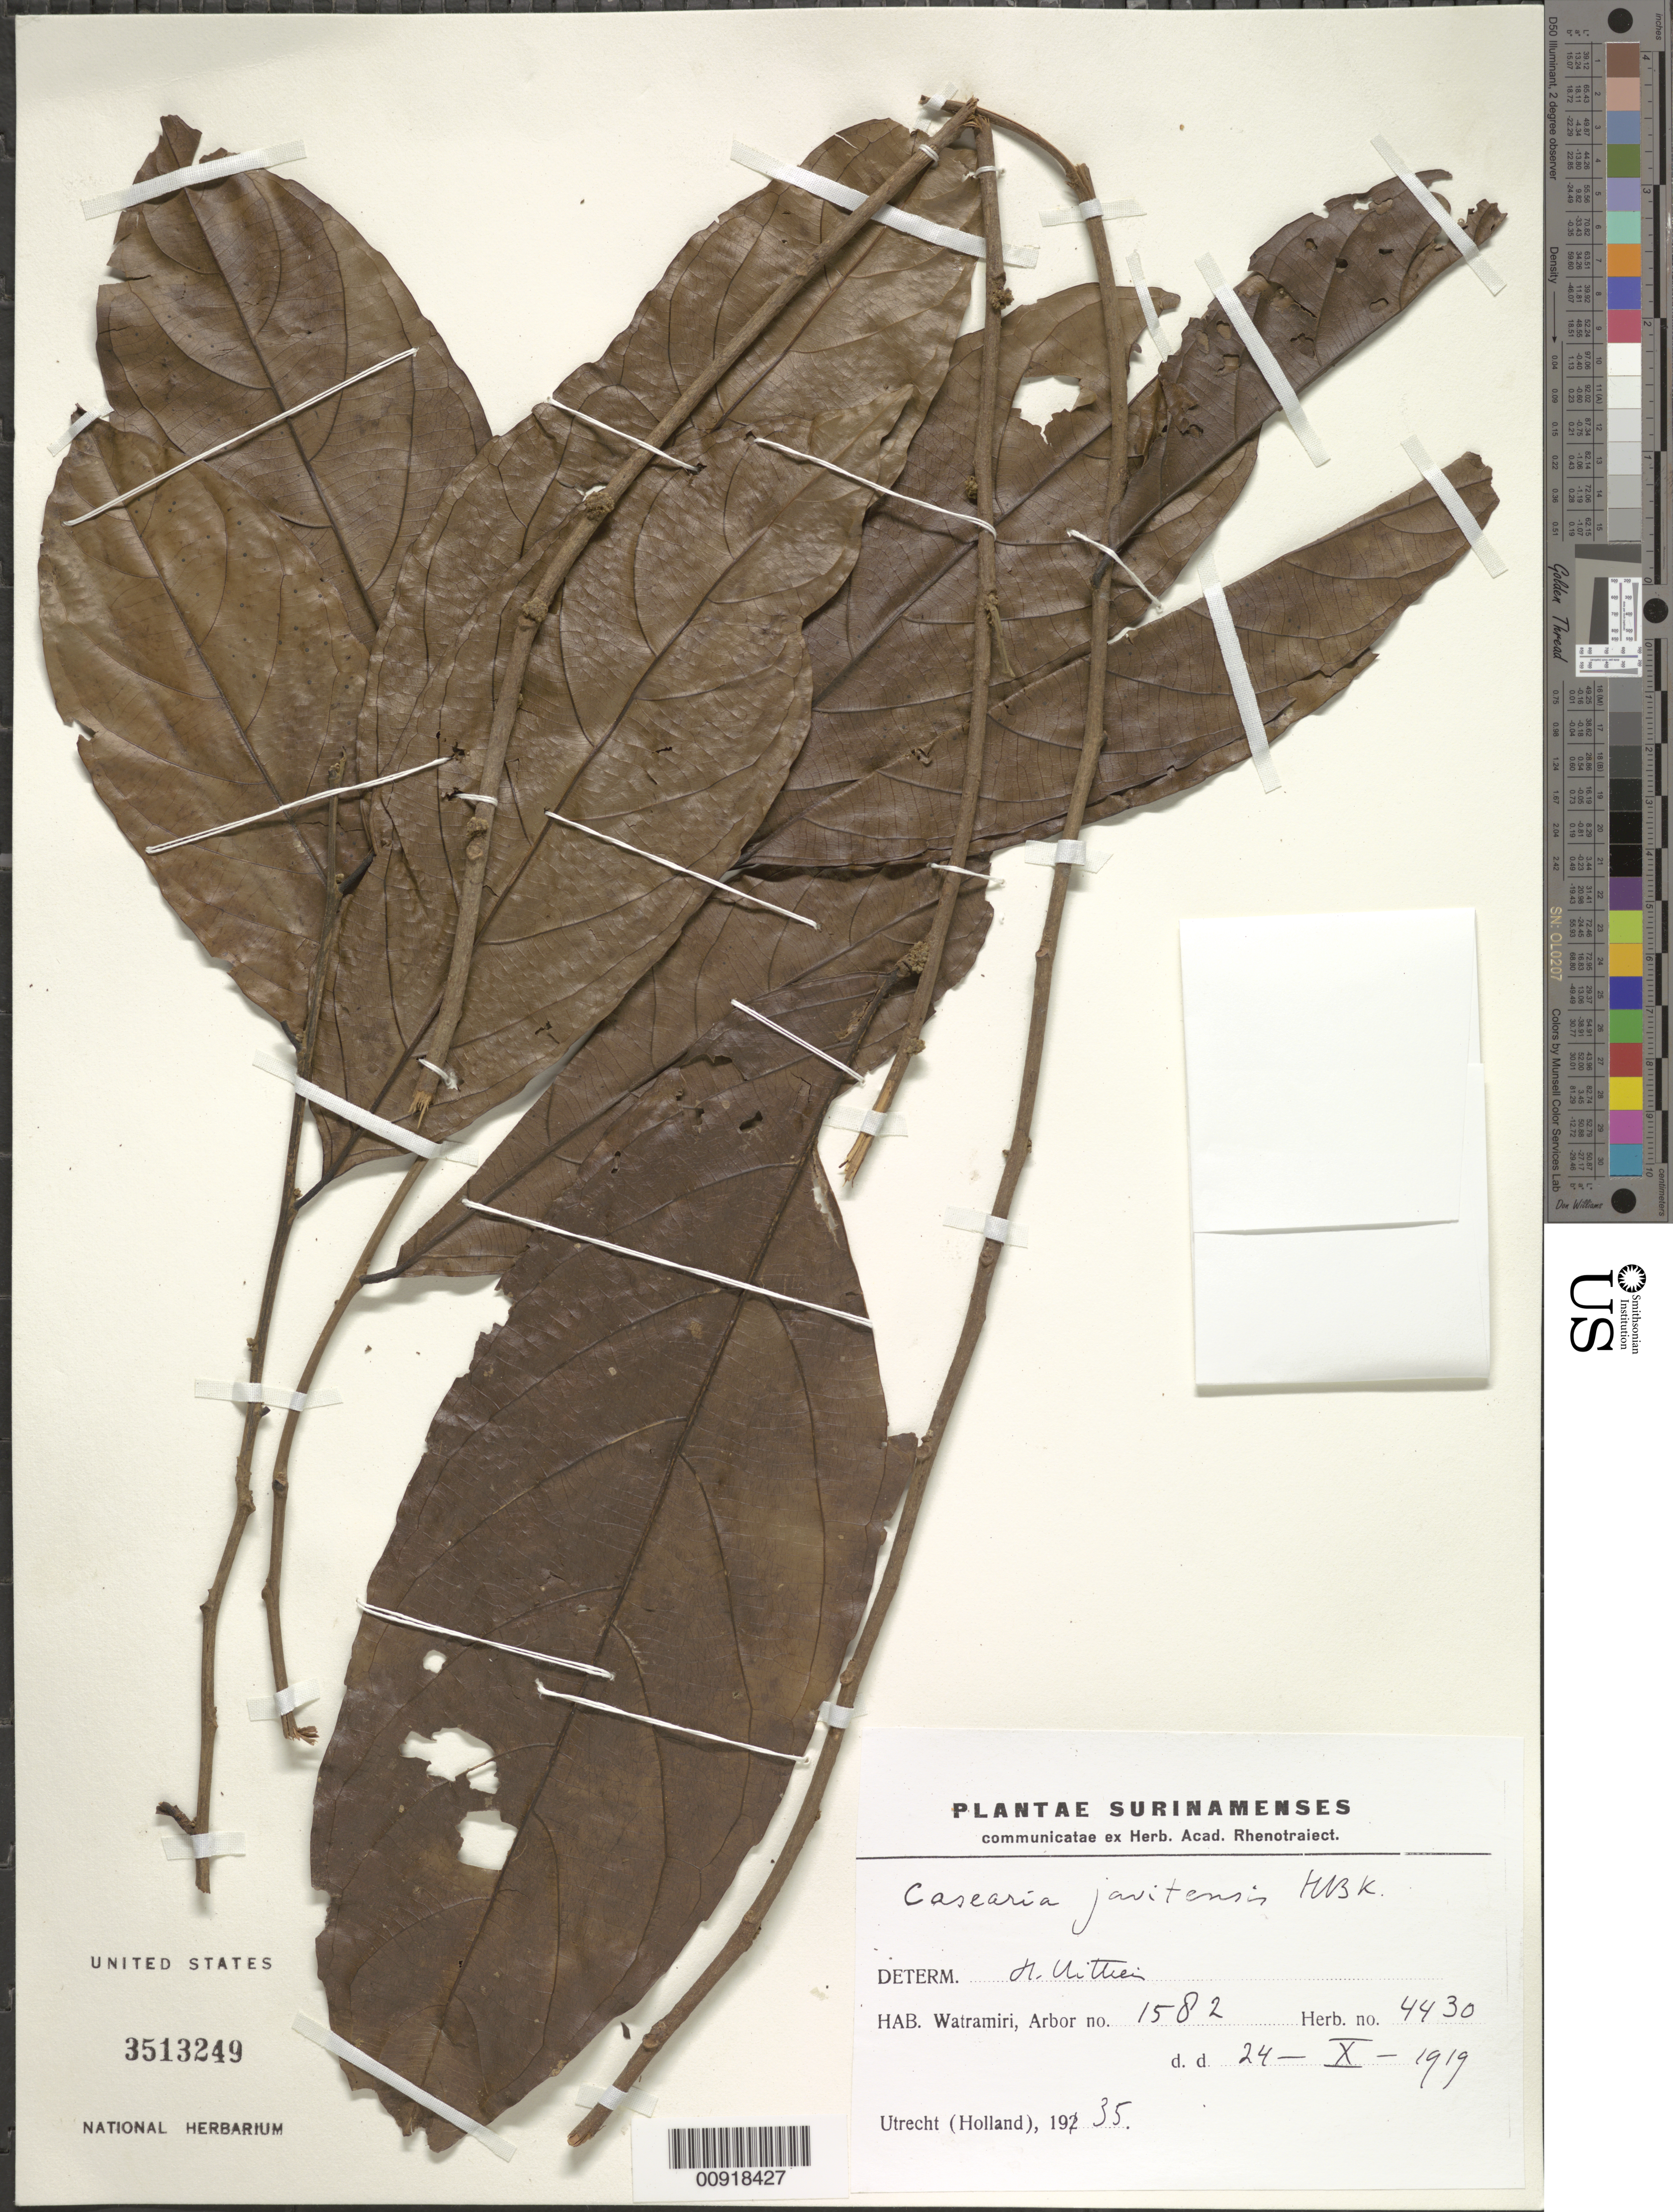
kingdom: Plantae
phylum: Tracheophyta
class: Magnoliopsida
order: Malpighiales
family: Salicaceae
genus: Piparea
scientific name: Piparea multiflora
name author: C.F. Gaertn.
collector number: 4430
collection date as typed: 24-Oct-19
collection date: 1919-10-24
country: Suriname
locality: Watramiri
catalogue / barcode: US 3513249